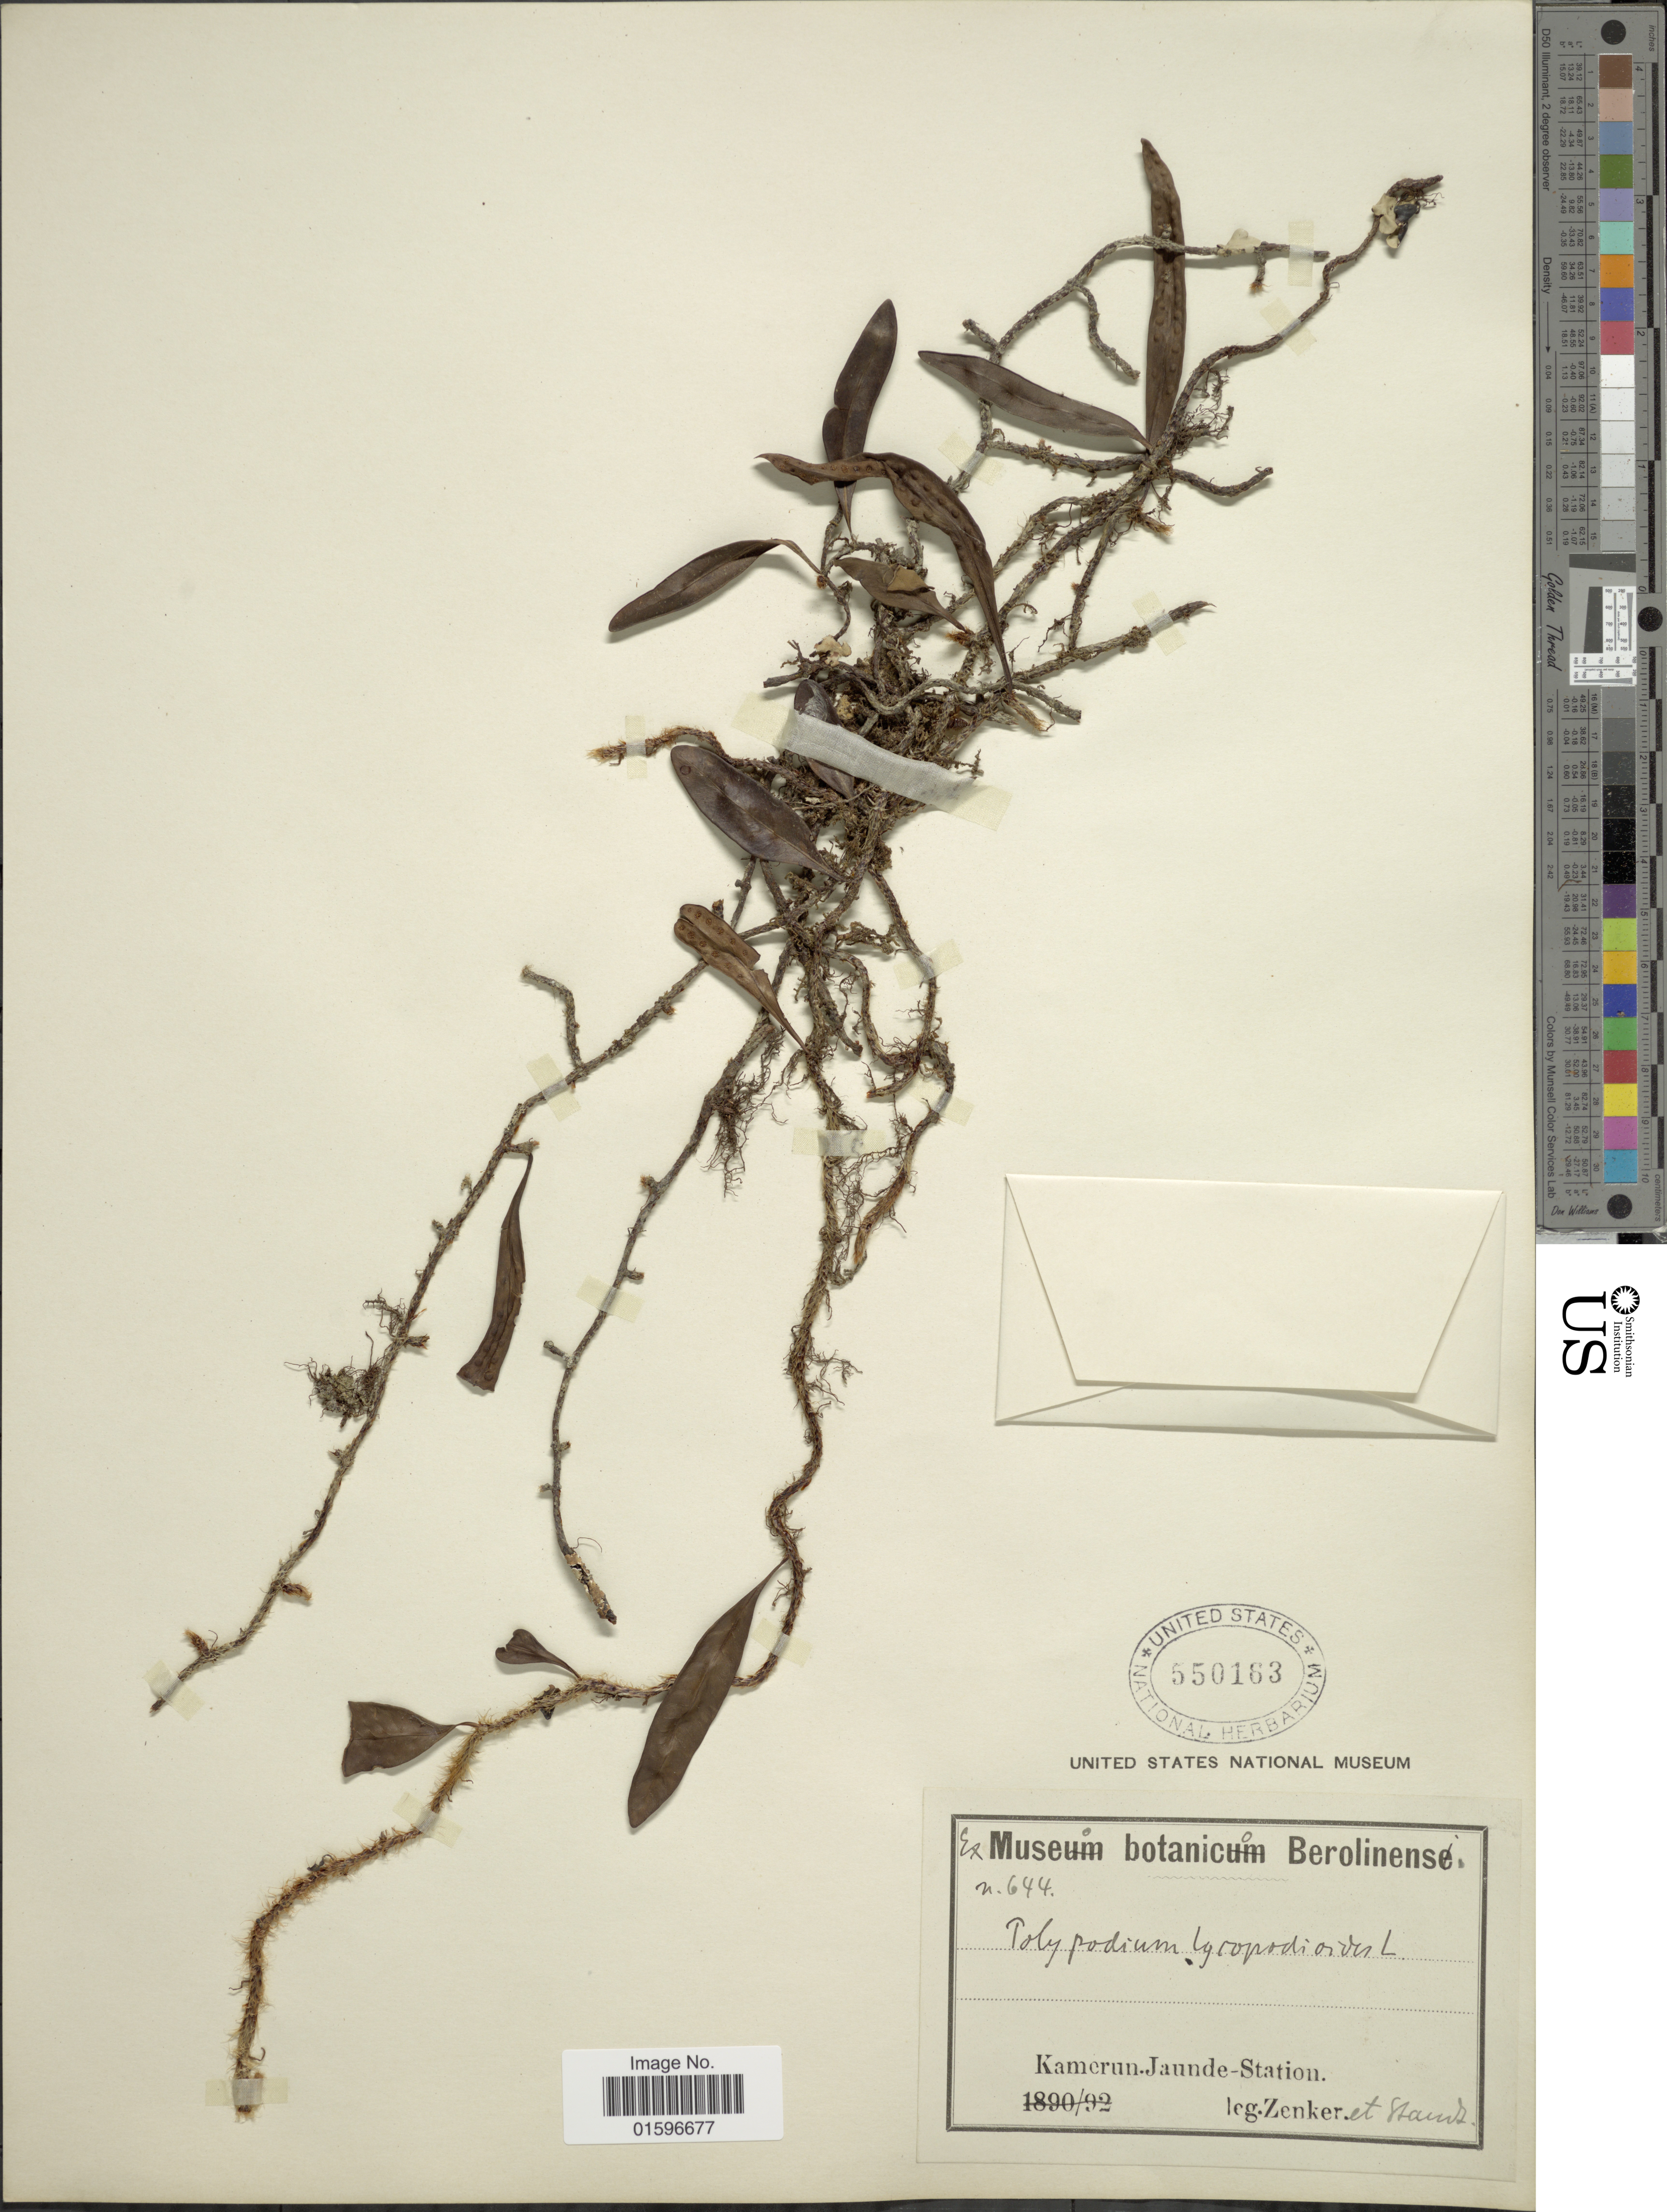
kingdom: Plantae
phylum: Tracheophyta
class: Polypodiopsida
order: Polypodiales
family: Polypodiaceae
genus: Polypodium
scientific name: Polypodium lycopodioides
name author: L.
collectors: Zenker, -- & -. Staudt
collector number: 644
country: Cameroon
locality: Kamerun. Jaunde - Station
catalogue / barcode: US 550163